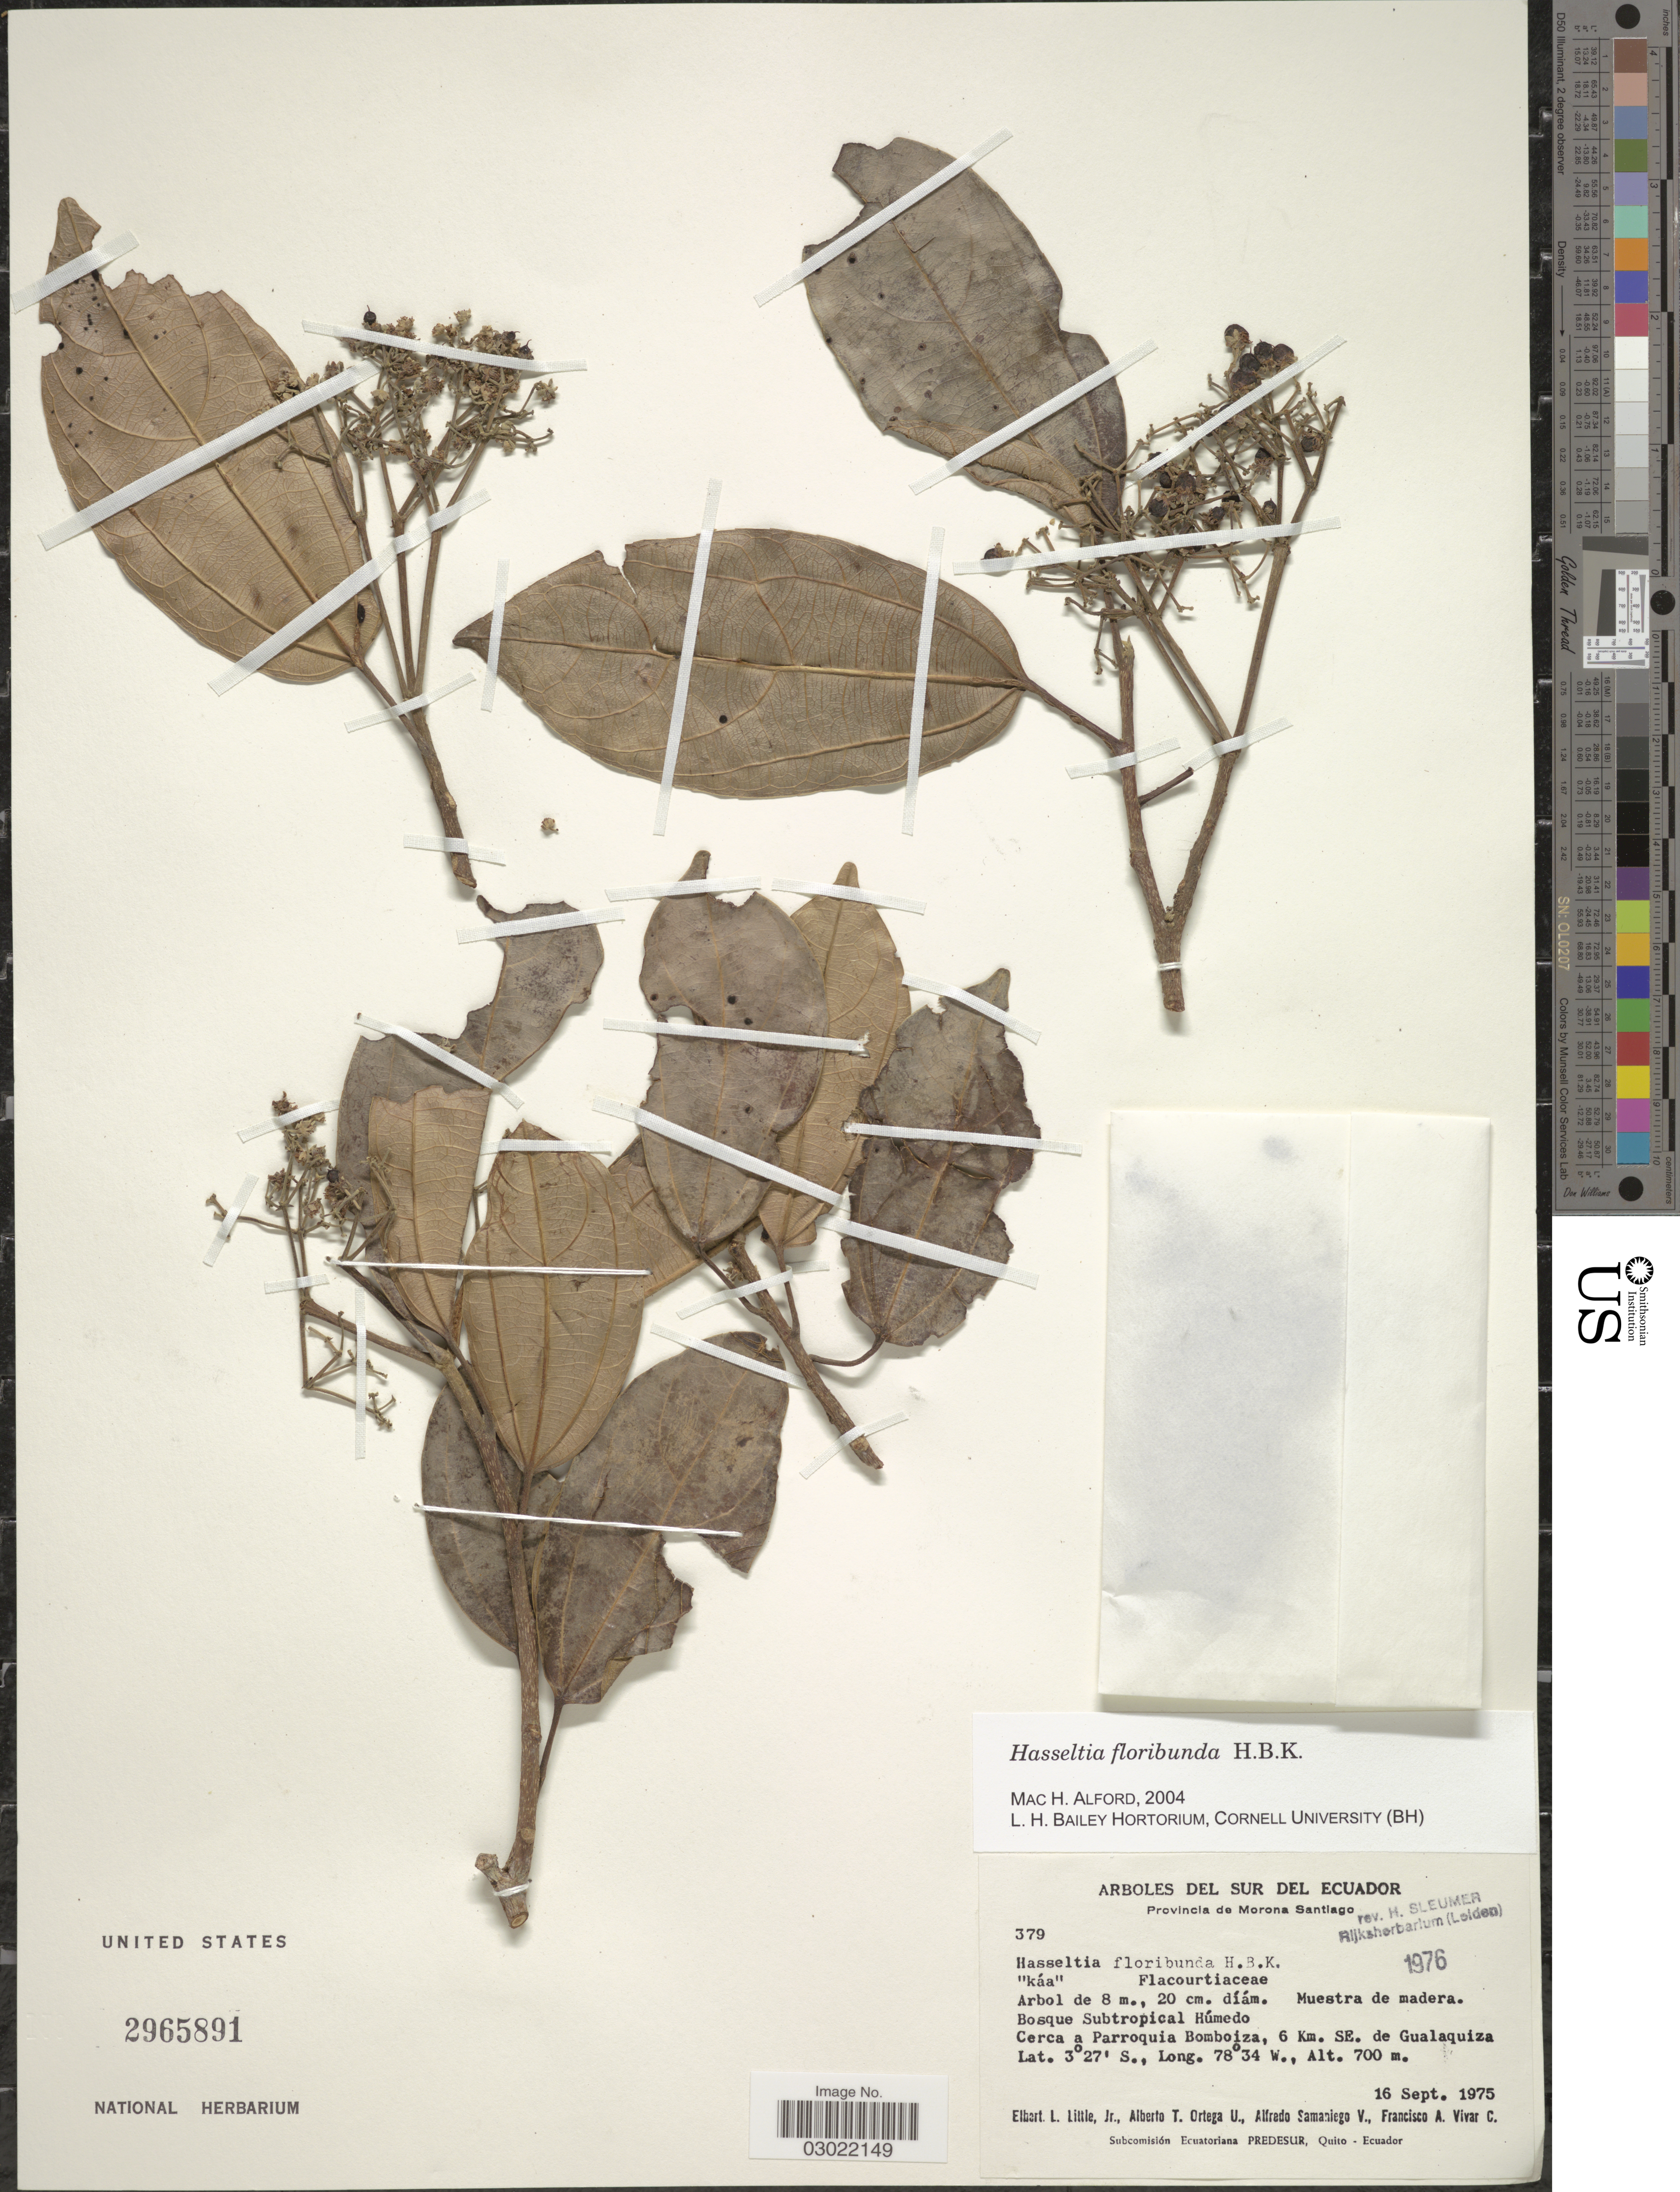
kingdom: Plantae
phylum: Tracheophyta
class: Magnoliopsida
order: Malpighiales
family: Salicaceae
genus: Hasseltia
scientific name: Hasseltia floribunda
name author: Kunth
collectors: E. L. Little, A. T. Ortega U., A. V. Samaniego & F. A. Vivar C.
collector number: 379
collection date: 1975-09-16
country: Ecuador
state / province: Morona-Santiago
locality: Sur del Ecuador. Cerca a Parroquia Bomboiza, 6 Km. SE. de Gualaquiza.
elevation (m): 700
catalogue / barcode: US 2965891